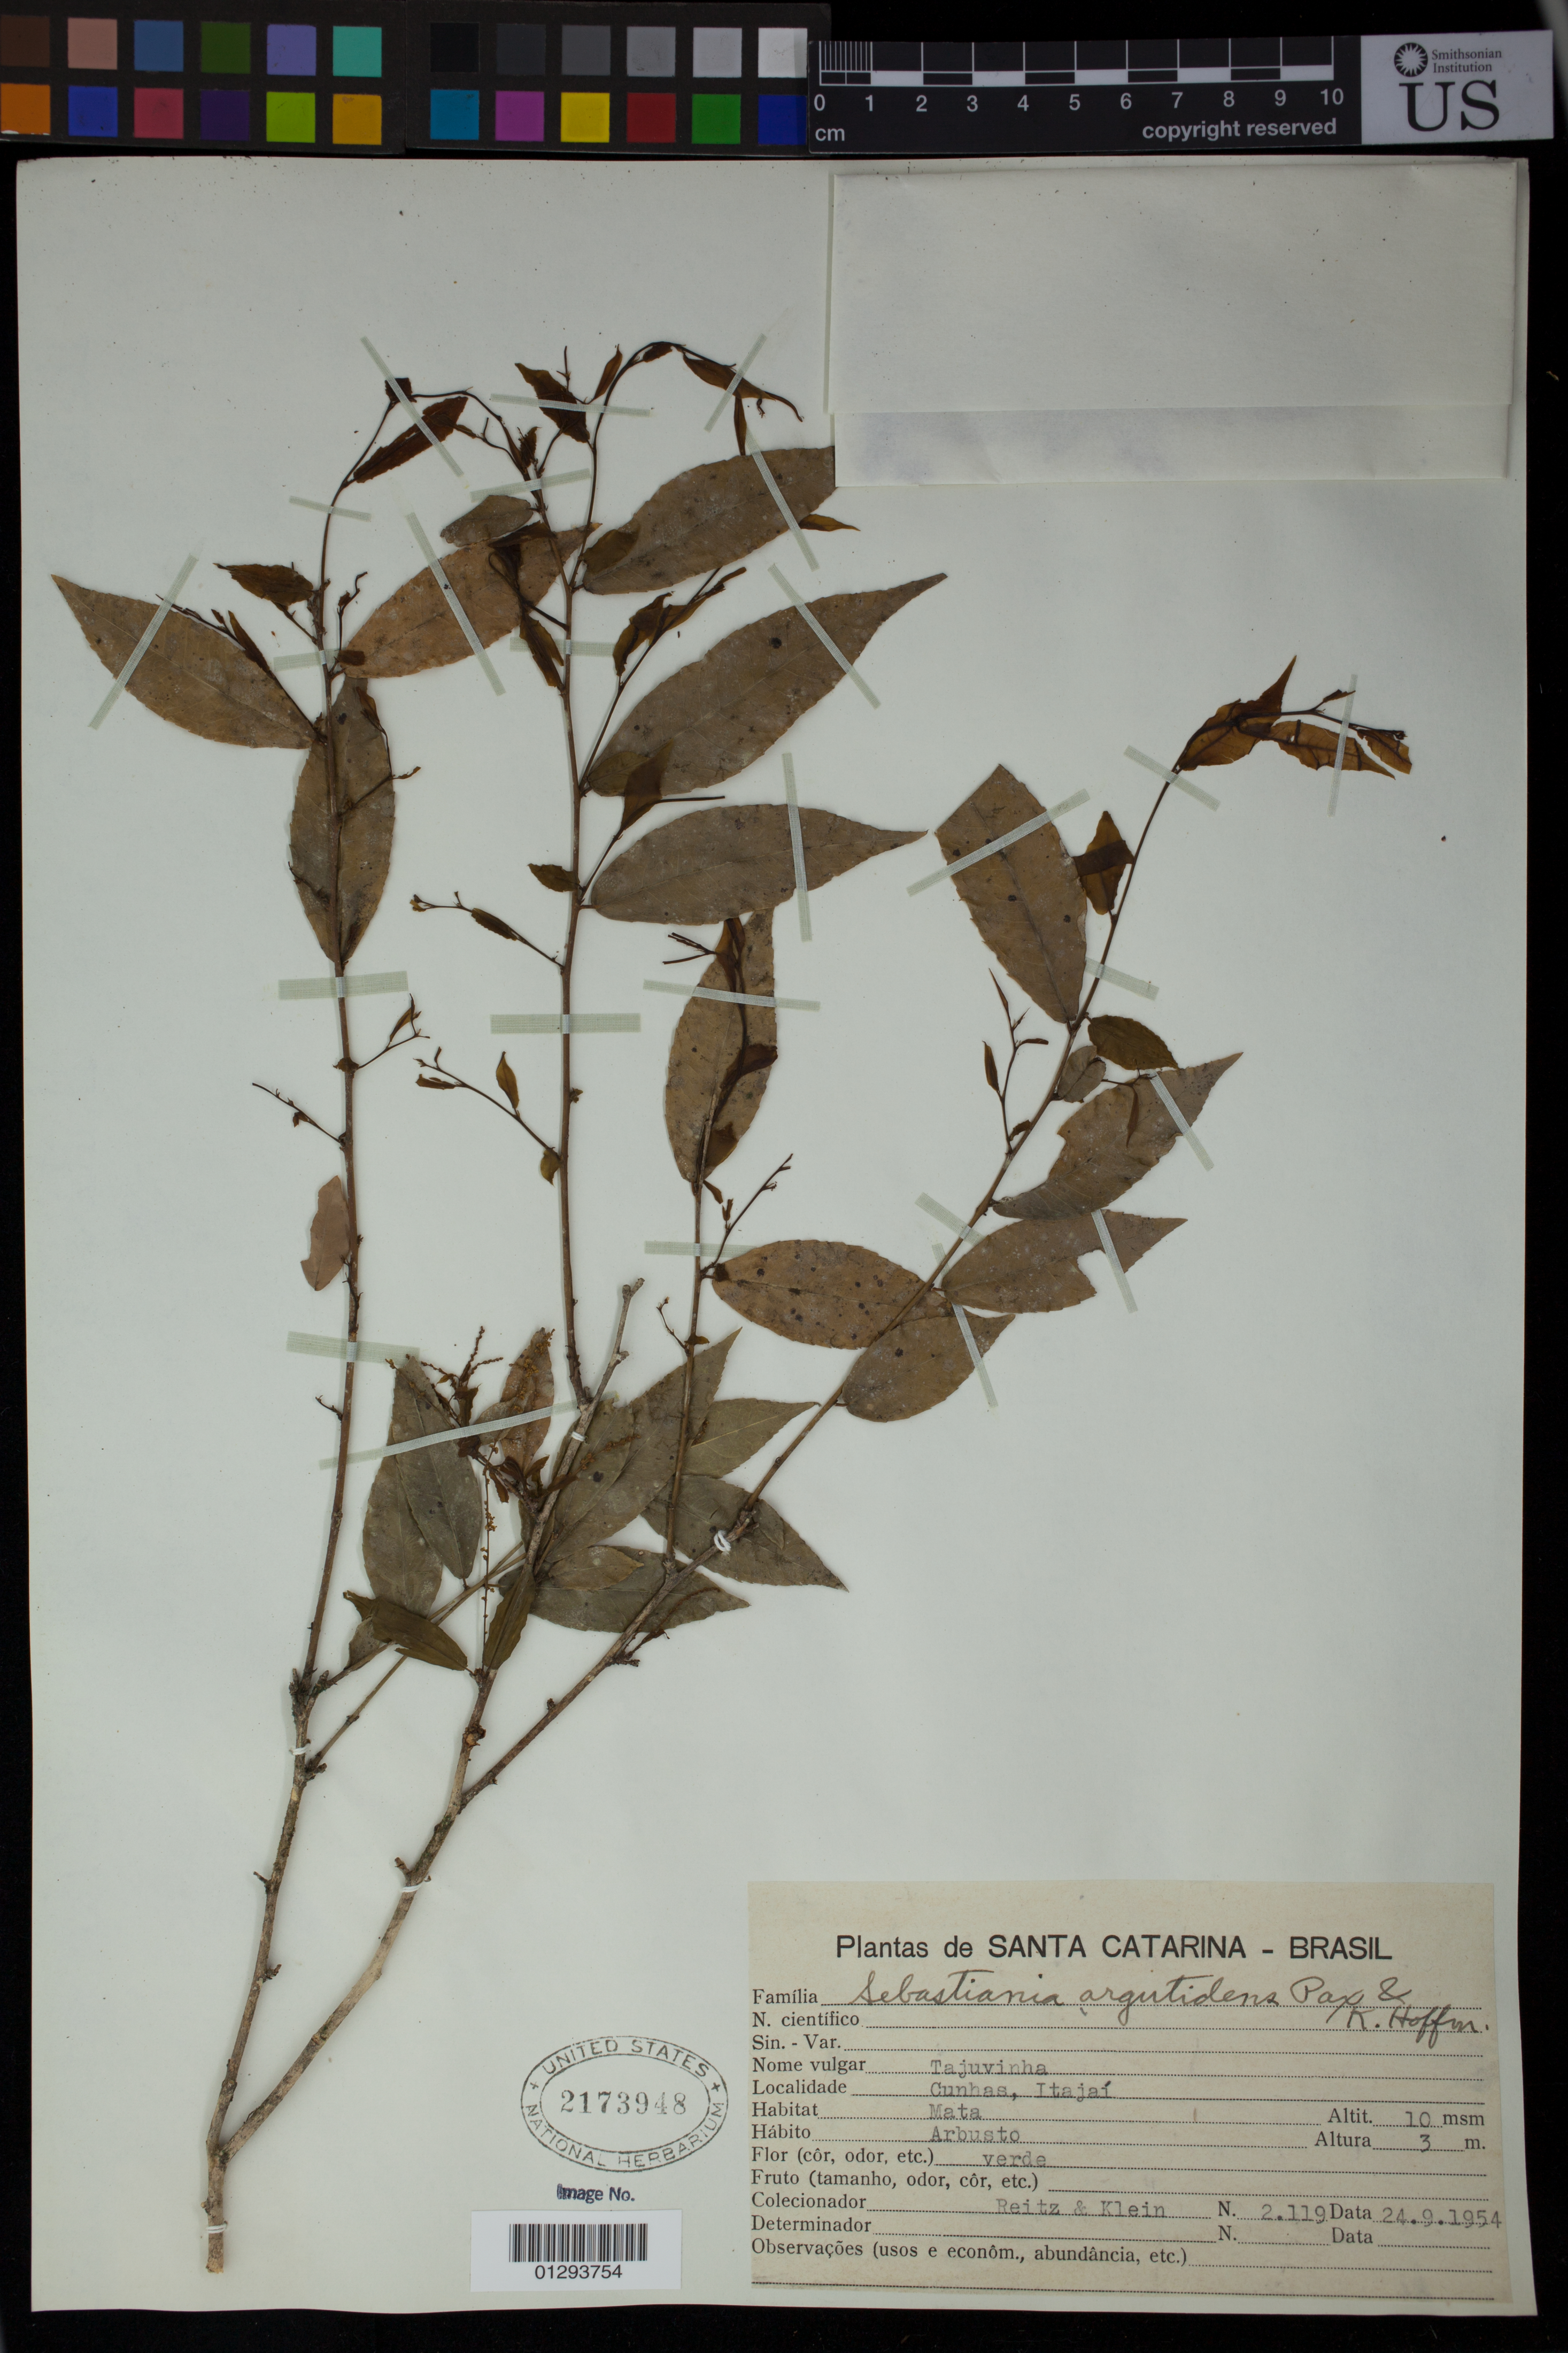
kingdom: Plantae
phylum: Tracheophyta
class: Magnoliopsida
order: Malpighiales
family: Euphorbiaceae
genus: Sebastiania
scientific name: Sebastiania argutidens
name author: Pax & K. Hoffm.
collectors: Klein, -- & -- Reitz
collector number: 2119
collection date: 1954-09-24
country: Brazil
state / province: Santa Catarina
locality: Cunhas, Itajai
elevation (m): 10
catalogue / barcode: US 2173948